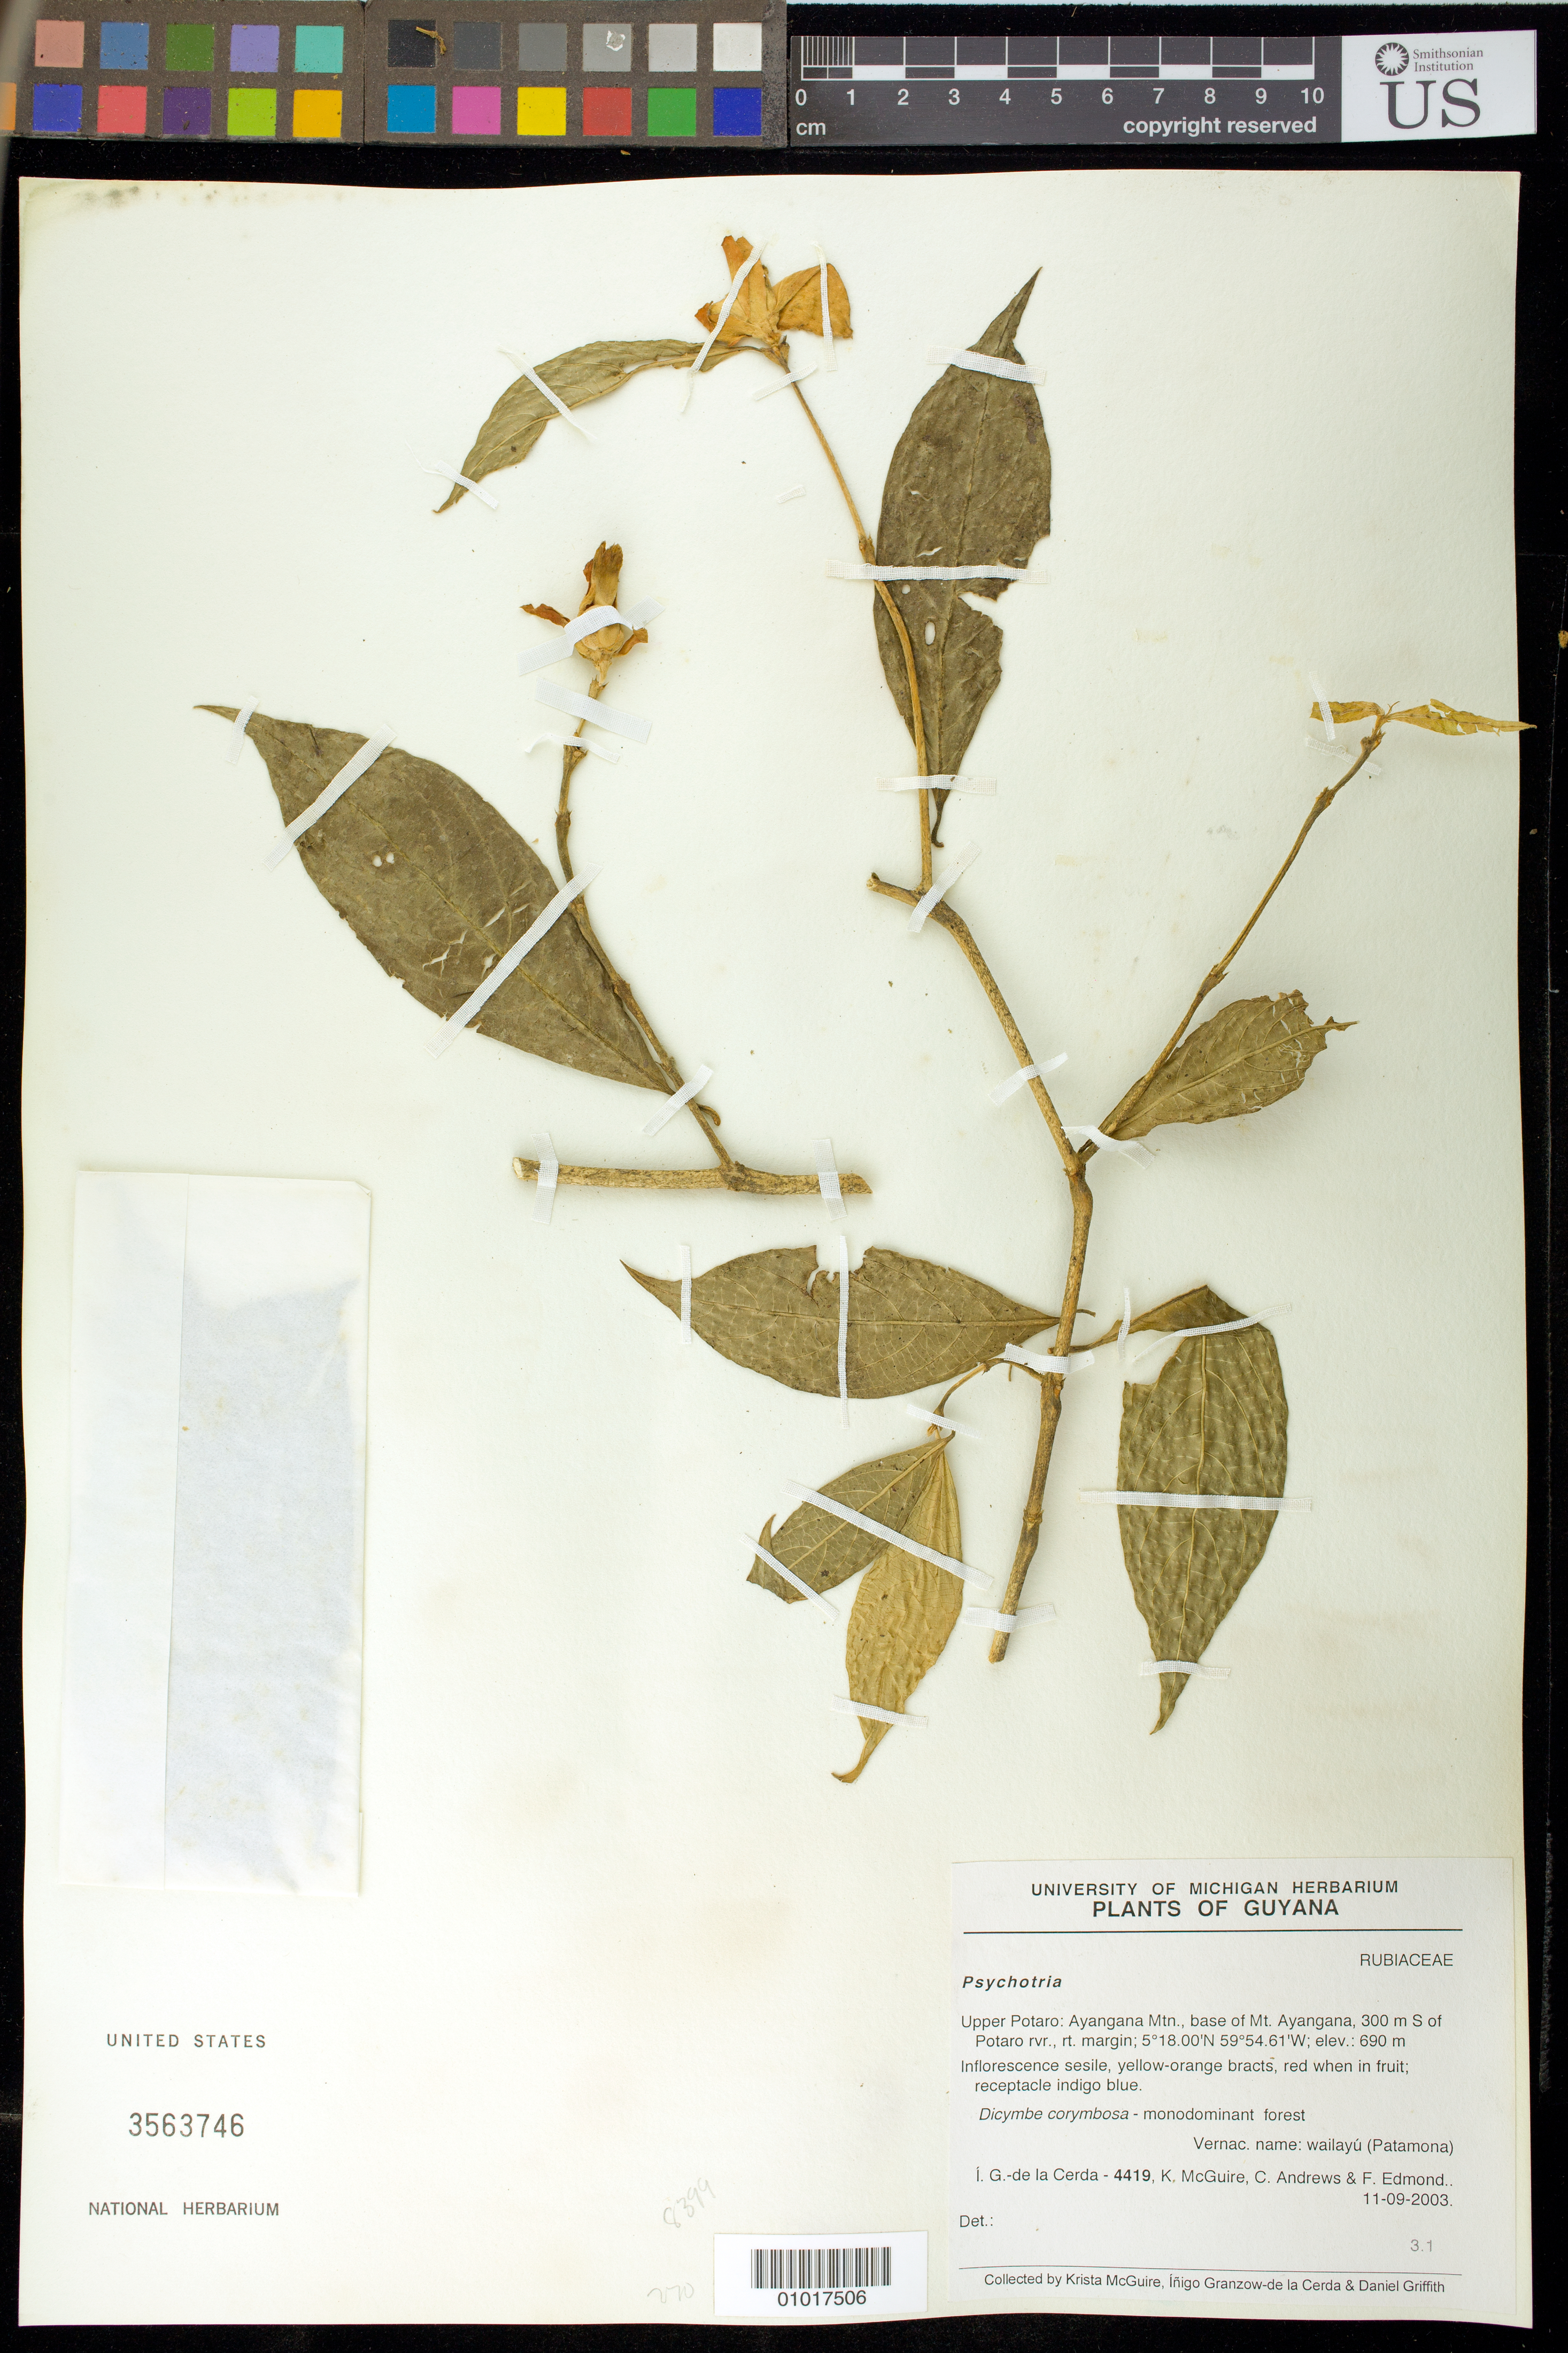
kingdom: Plantae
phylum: Tracheophyta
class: Magnoliopsida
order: Gentianales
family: Rubiaceae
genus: Psychotria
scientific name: Psychotria sp.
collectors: I. de la Cerda, K. McGuire, C. Andrews & F. Edmond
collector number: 4419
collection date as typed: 11-Sep-03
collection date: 2003-09-11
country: Guyana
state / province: Potaro-Siparuni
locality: Upper Potaro: Ayangana Mtn., base of Mt. Ayangana, 300 m S of Potaro rvr, rt margin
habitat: (Dicymbe corymbosa- monodominant forest)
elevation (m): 690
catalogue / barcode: US 3563746